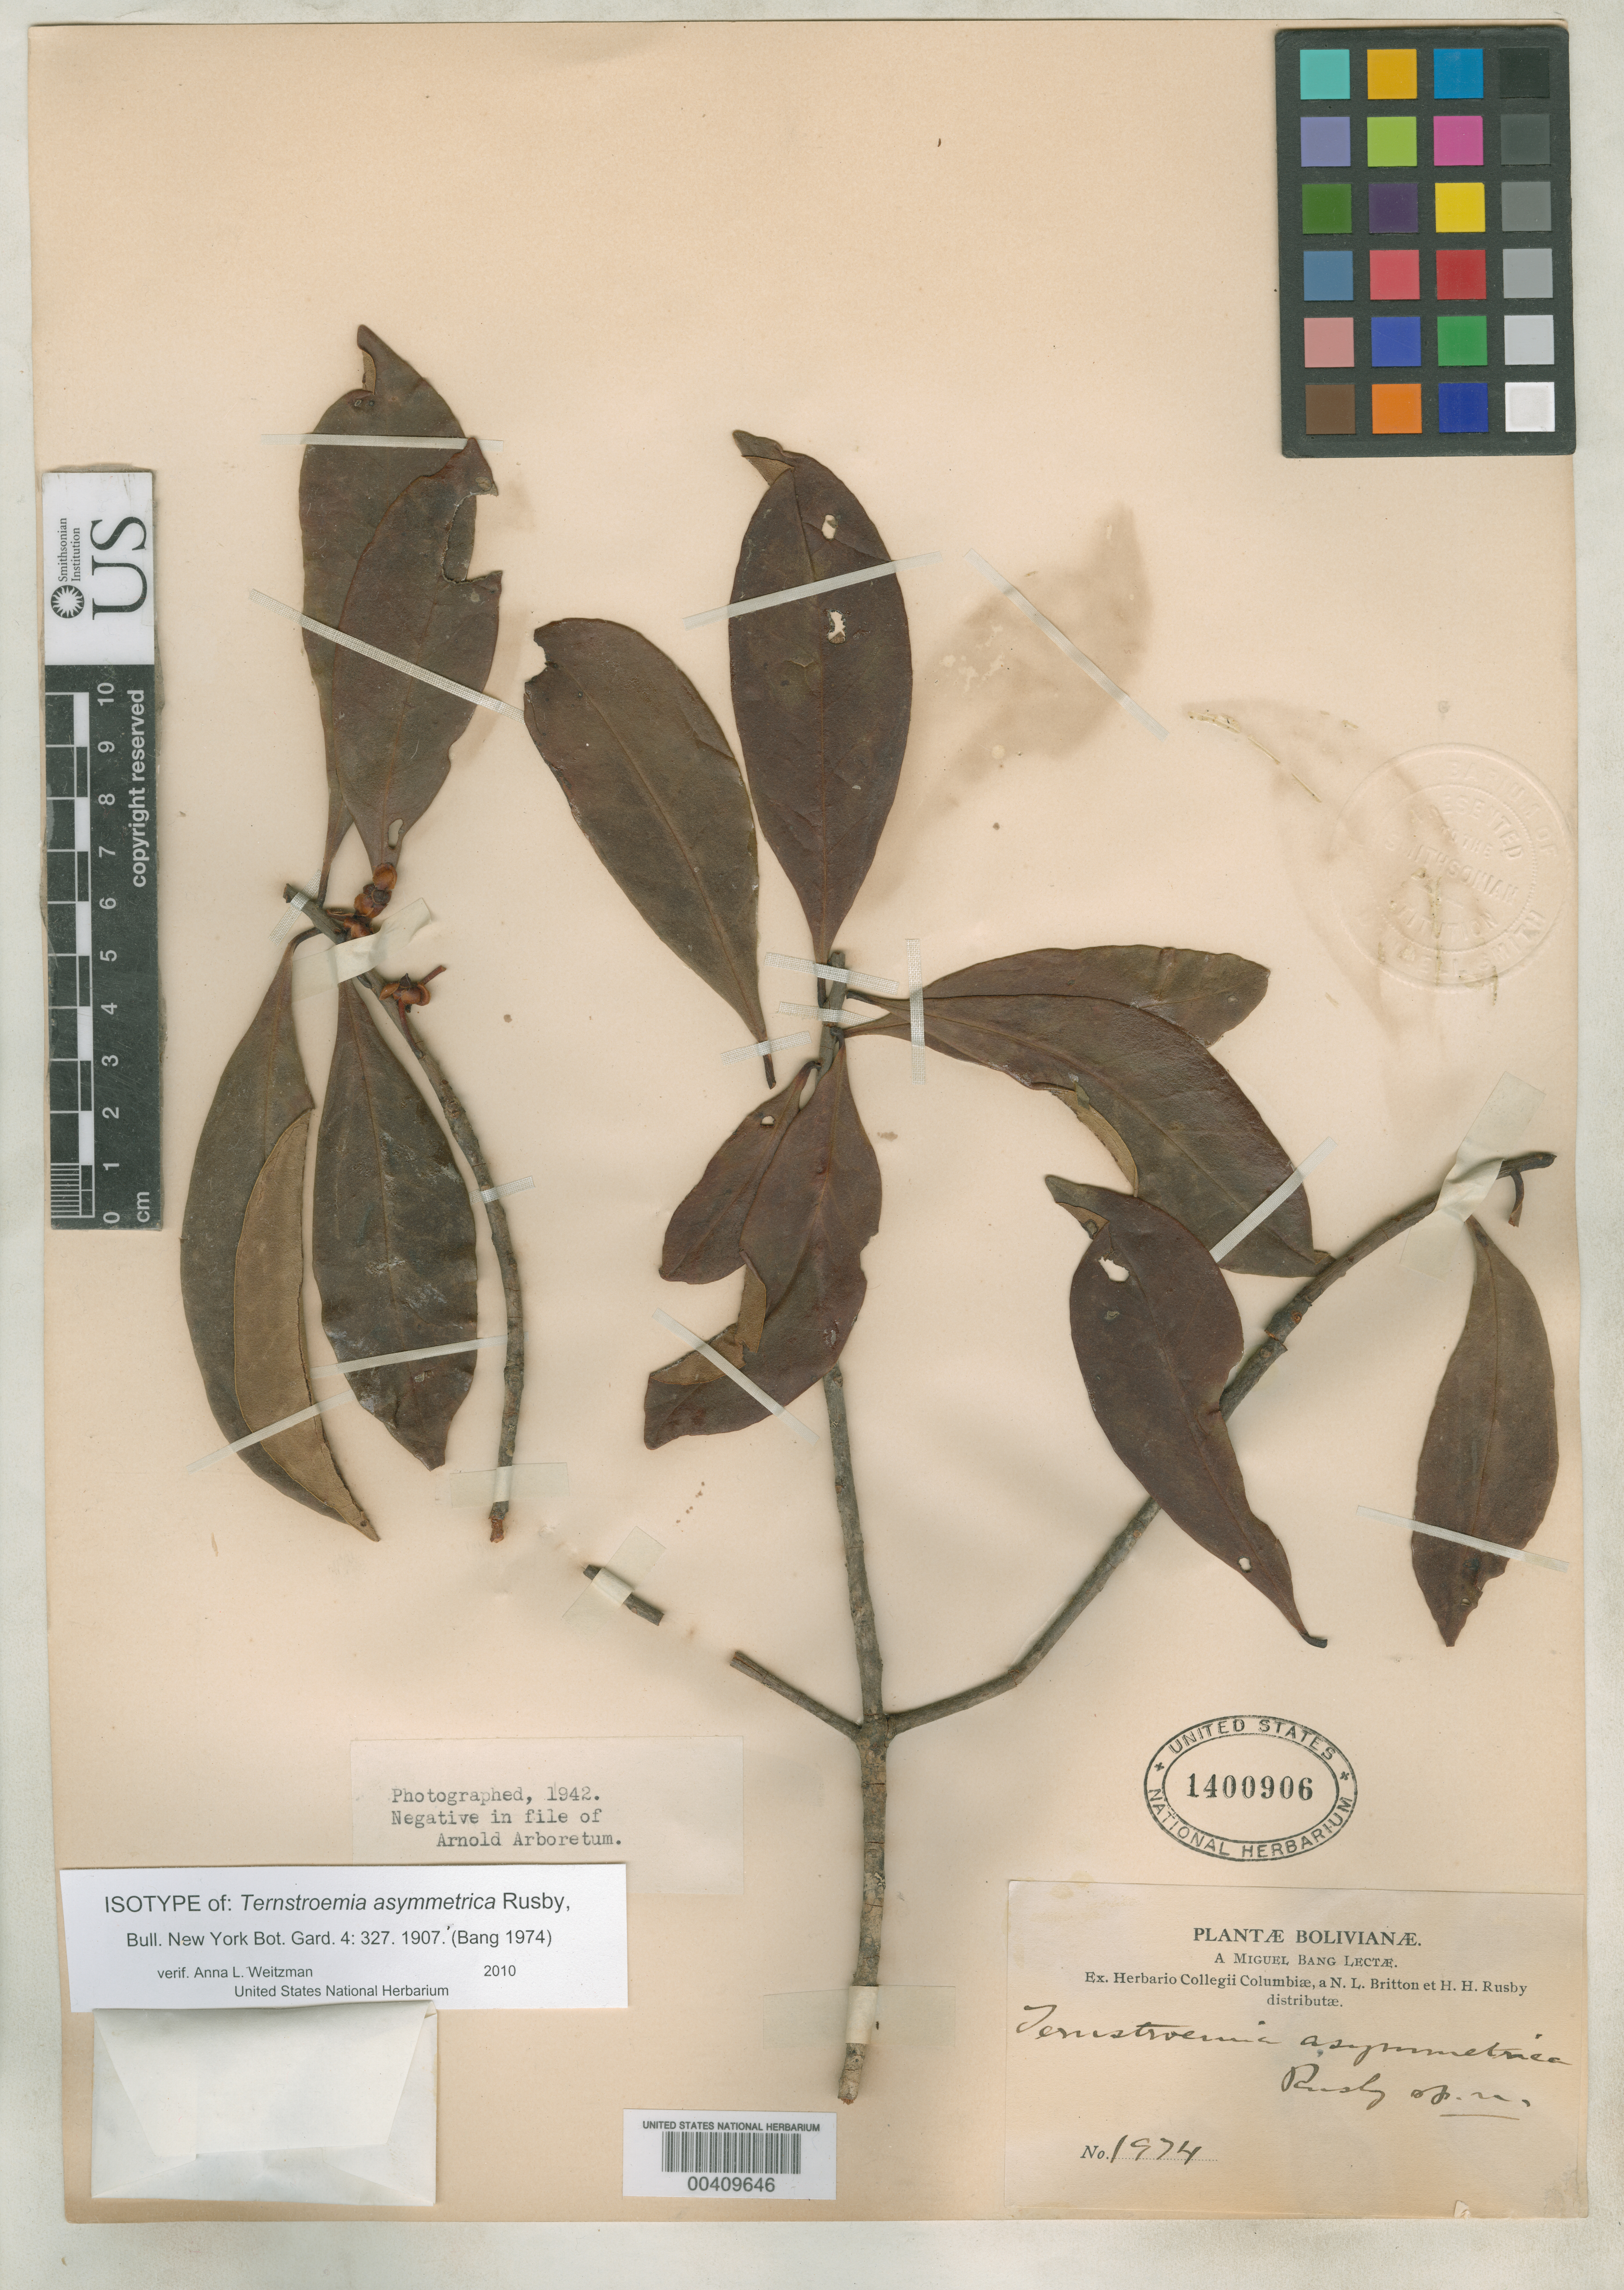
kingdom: Plantae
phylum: Tracheophyta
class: Magnoliopsida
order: Ericales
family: Pentaphylacaceae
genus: Ternstroemia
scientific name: Ternstroemia asymmetrica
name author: Rusby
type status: Type Collection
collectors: M. Bang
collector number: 1974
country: Bolivia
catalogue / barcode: US 1400906